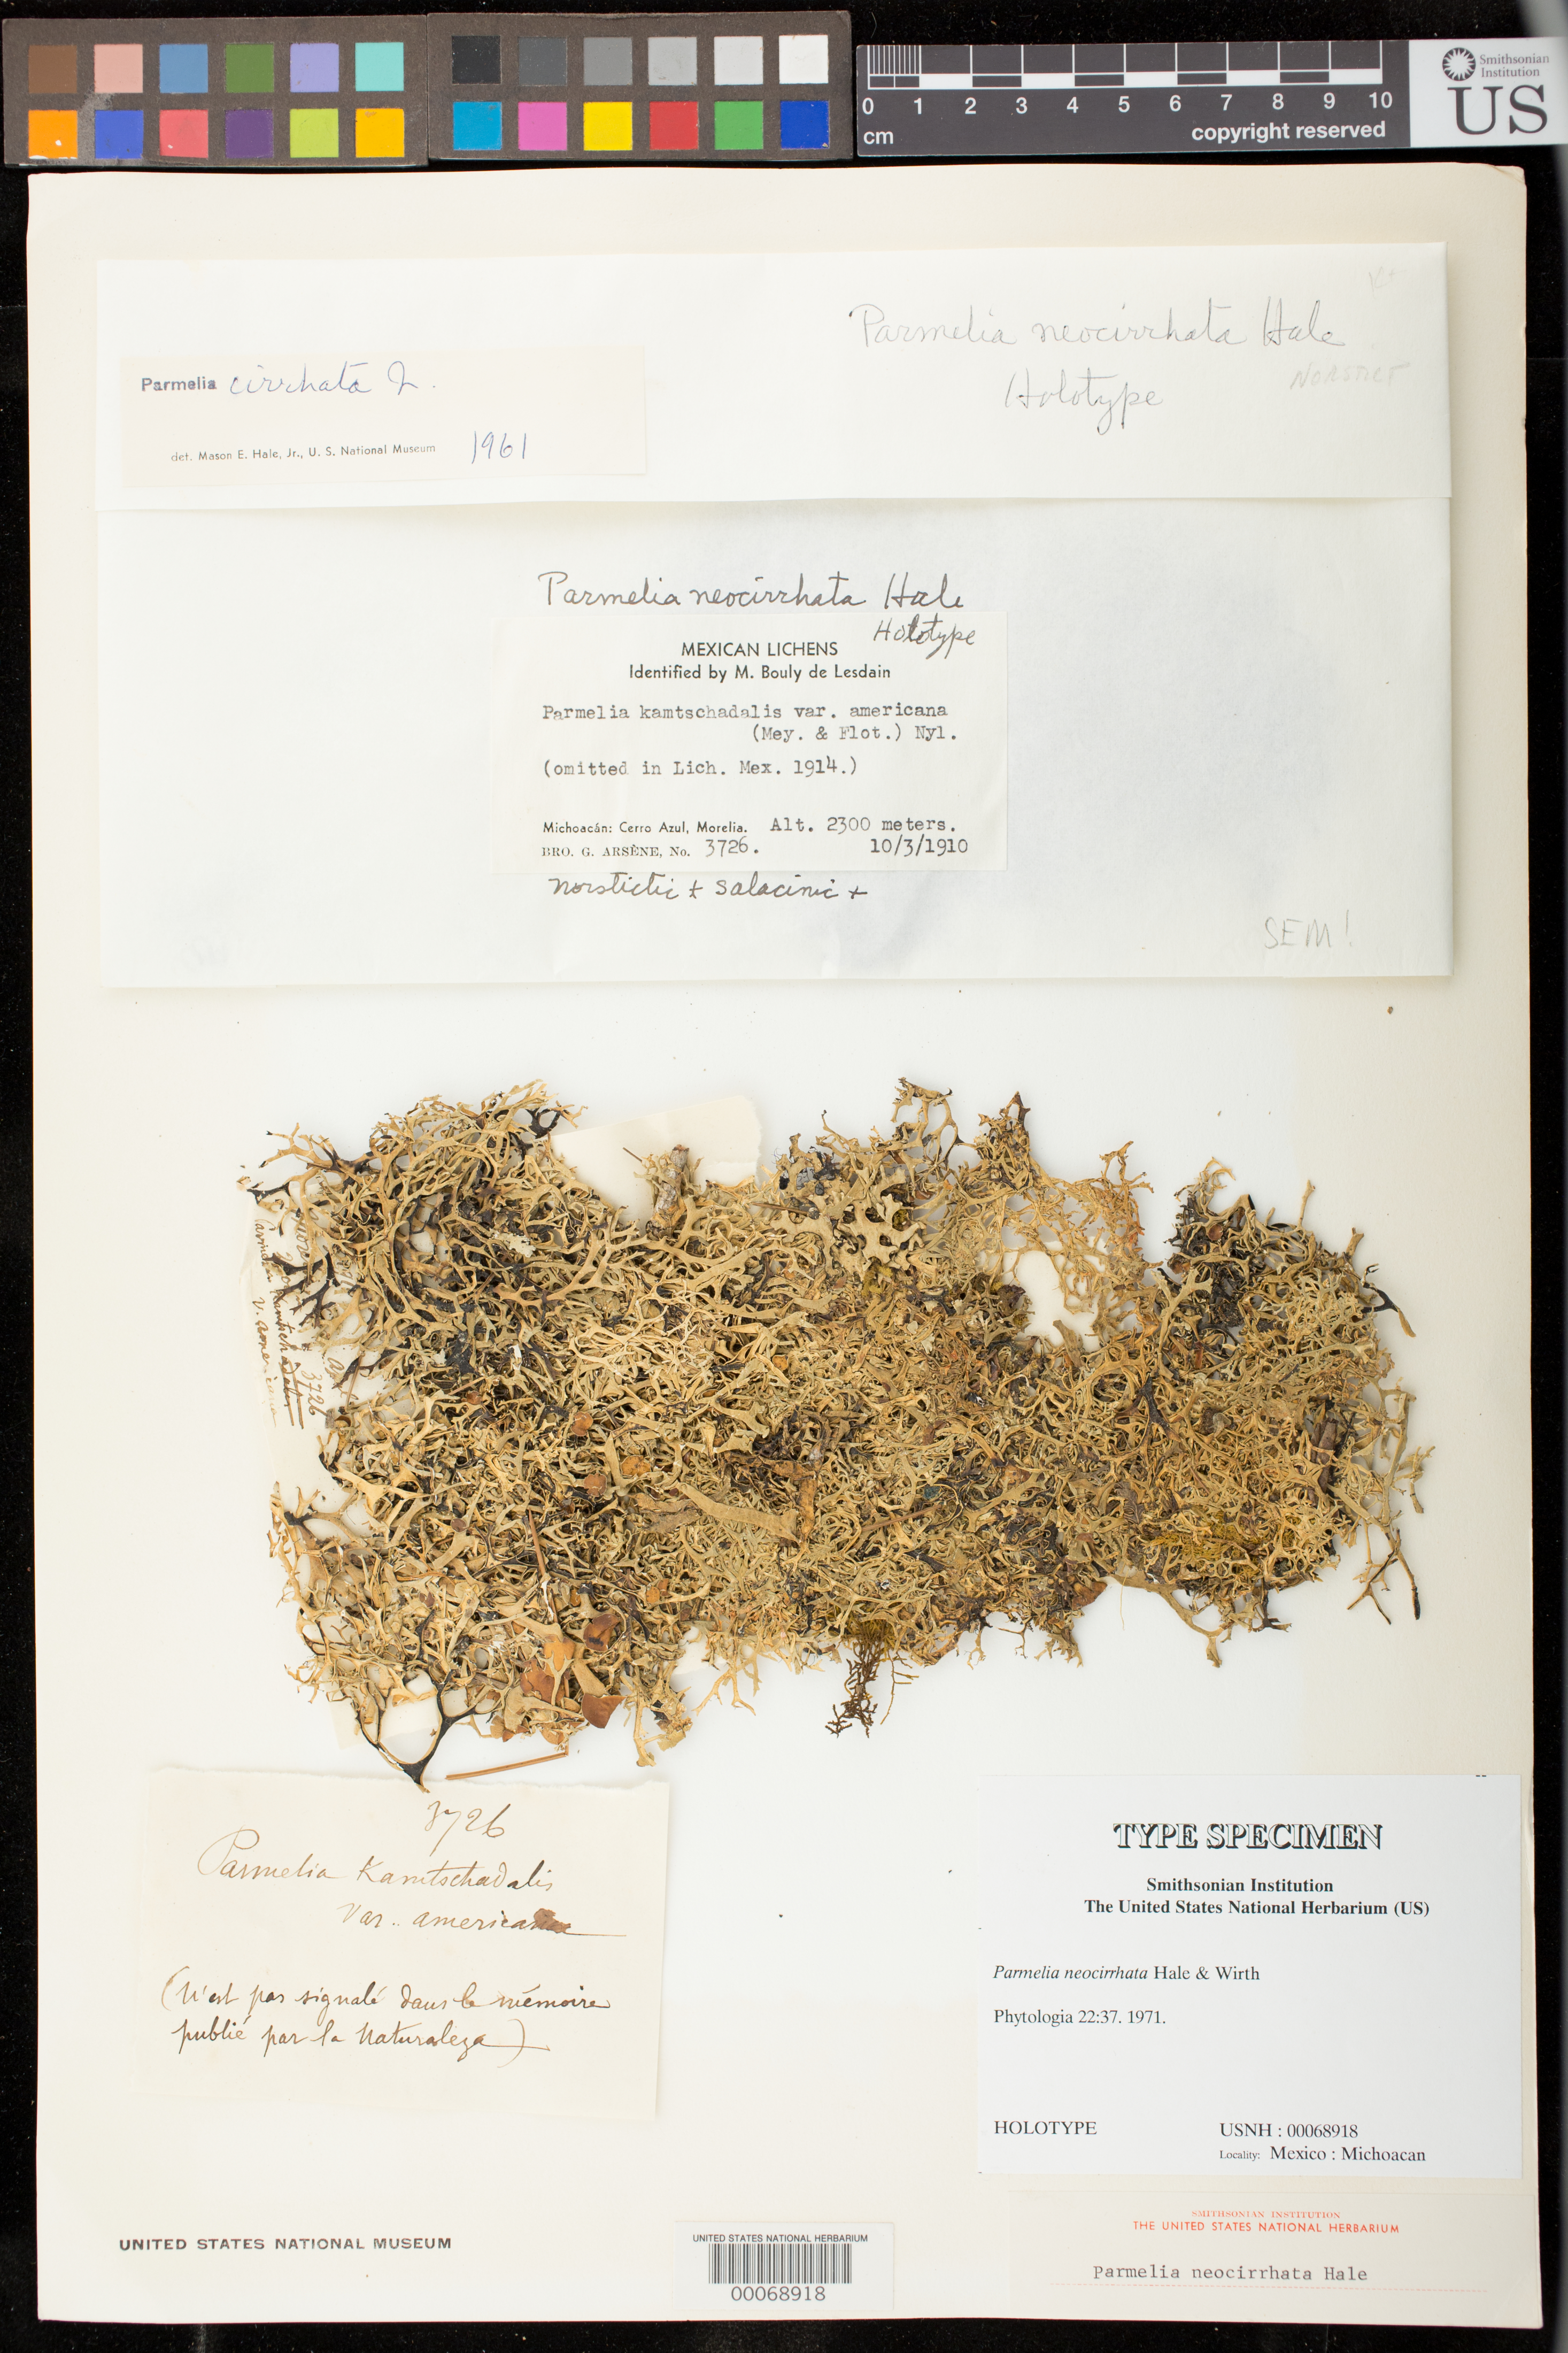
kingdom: Fungi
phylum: Ascomycota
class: Lecanoromycetes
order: Lecanorales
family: Parmeliaceae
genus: Parmelia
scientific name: Parmelia neocirrhata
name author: Hale & M. Wirth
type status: Holotype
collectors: Bro. G. Arsène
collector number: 3726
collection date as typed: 10 Mar 1910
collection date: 1910-03-10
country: Mexico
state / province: Michoacán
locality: Cerro Azul; Morelia.